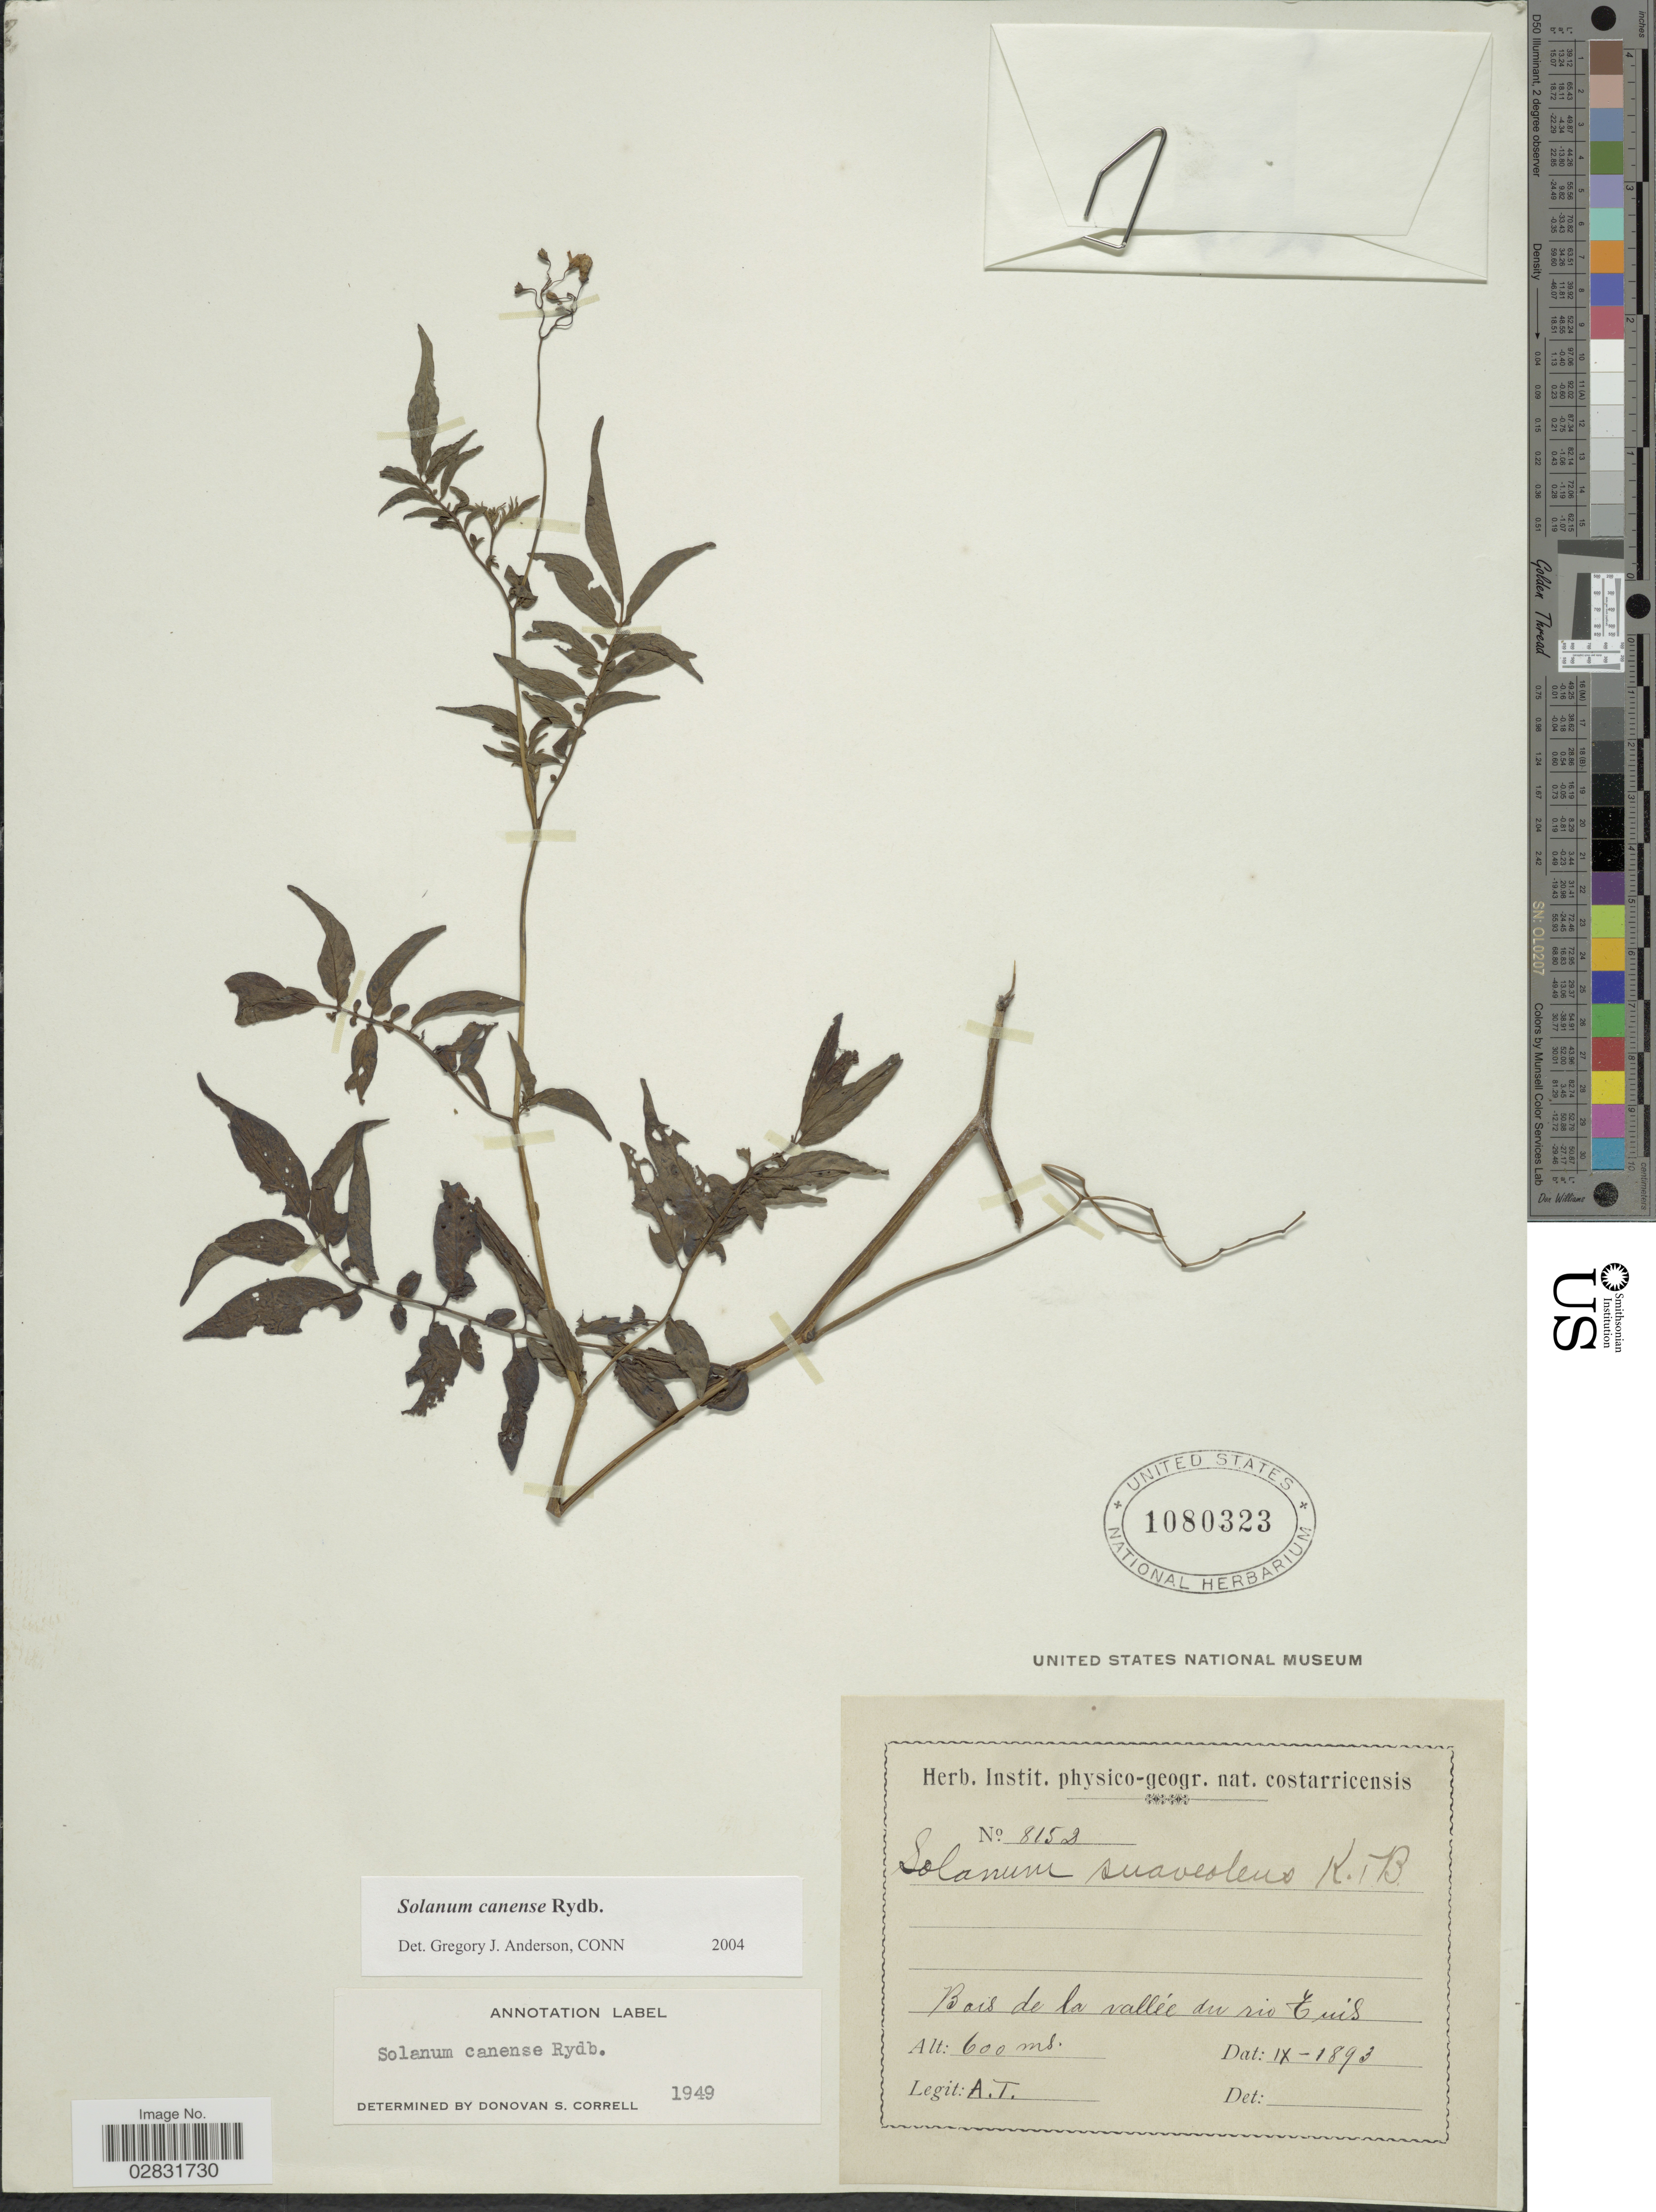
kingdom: Plantae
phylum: Tracheophyta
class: Magnoliopsida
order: Solanales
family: Solanaceae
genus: Solanum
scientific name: Solanum canense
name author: Rydb.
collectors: A. T.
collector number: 8152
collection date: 1893-09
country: Costa Rica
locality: Bois de la vallée du rio Tuis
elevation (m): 600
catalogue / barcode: US 1080323